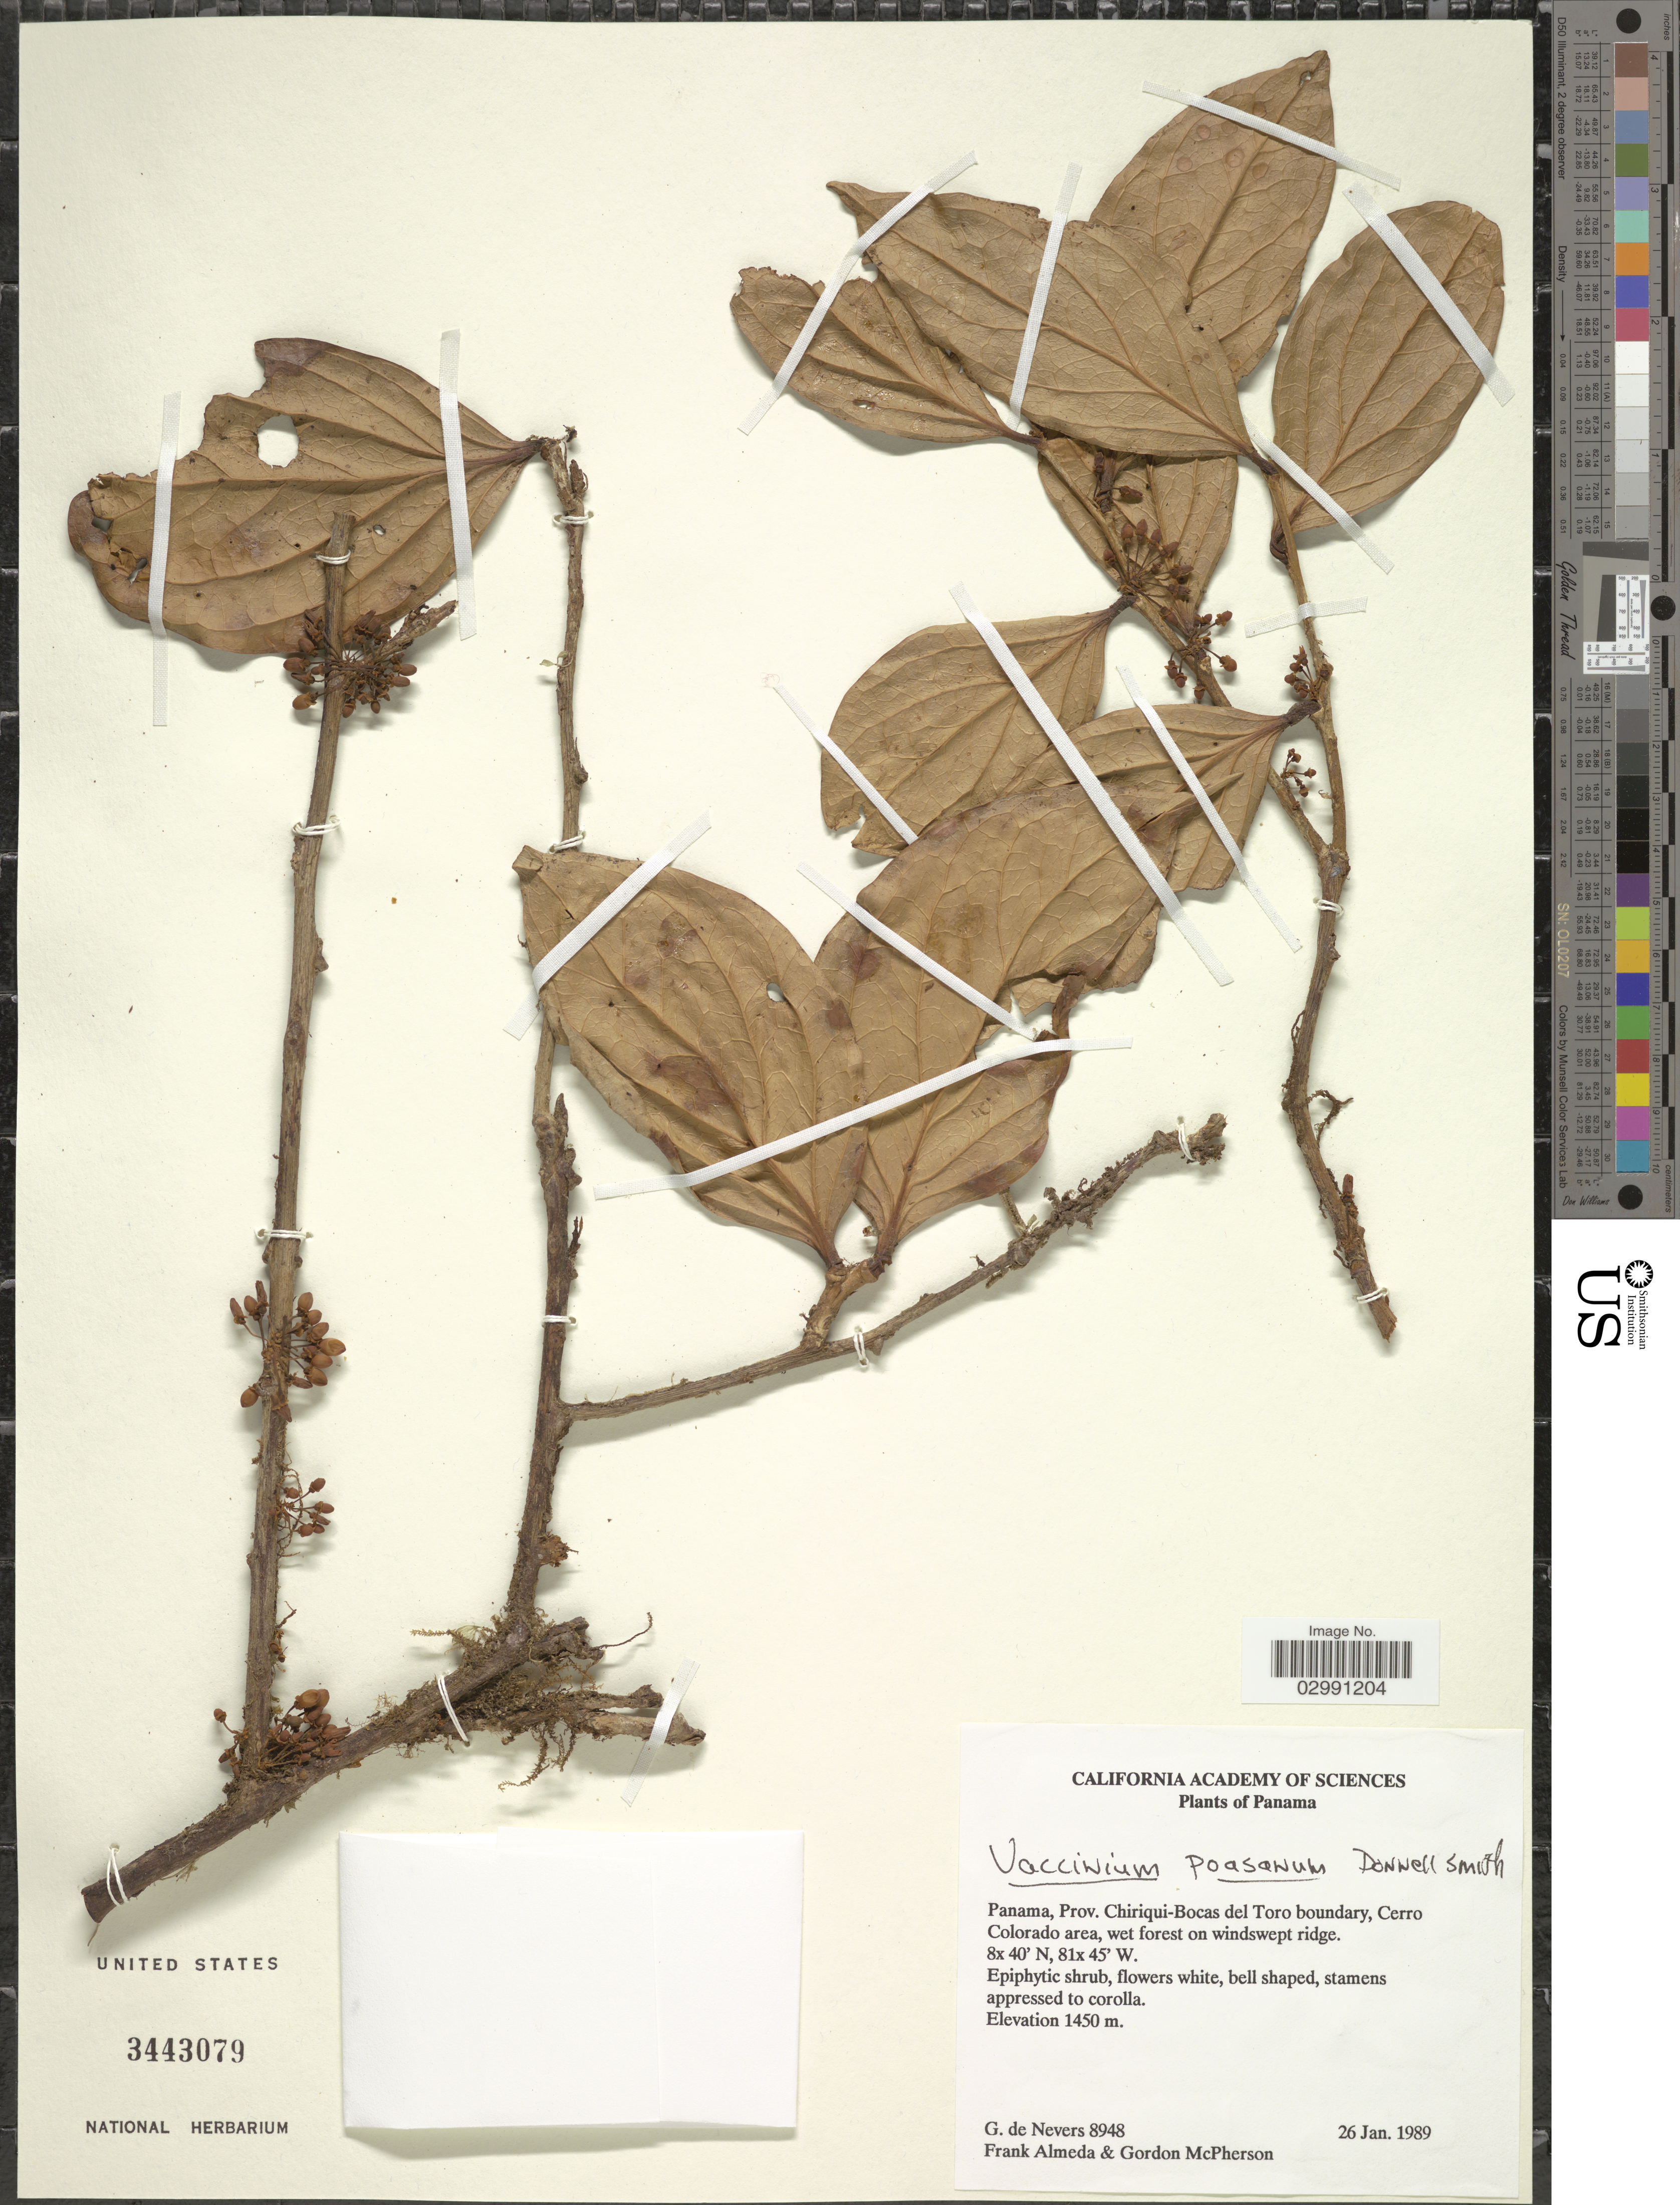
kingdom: Plantae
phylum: Tracheophyta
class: Magnoliopsida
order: Ericales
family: Ericaceae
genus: Vaccinium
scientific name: Vaccinium poasanum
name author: Donn. Sm.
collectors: G. Nevers, F. Almeda & G. D. McPherson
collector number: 8948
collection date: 1989-01-26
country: Panama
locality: Prov. Chiriqui-Bocas del Toro boundary, Cerro Colorado area, wet forest on windswept ridge.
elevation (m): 1450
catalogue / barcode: US 3443079